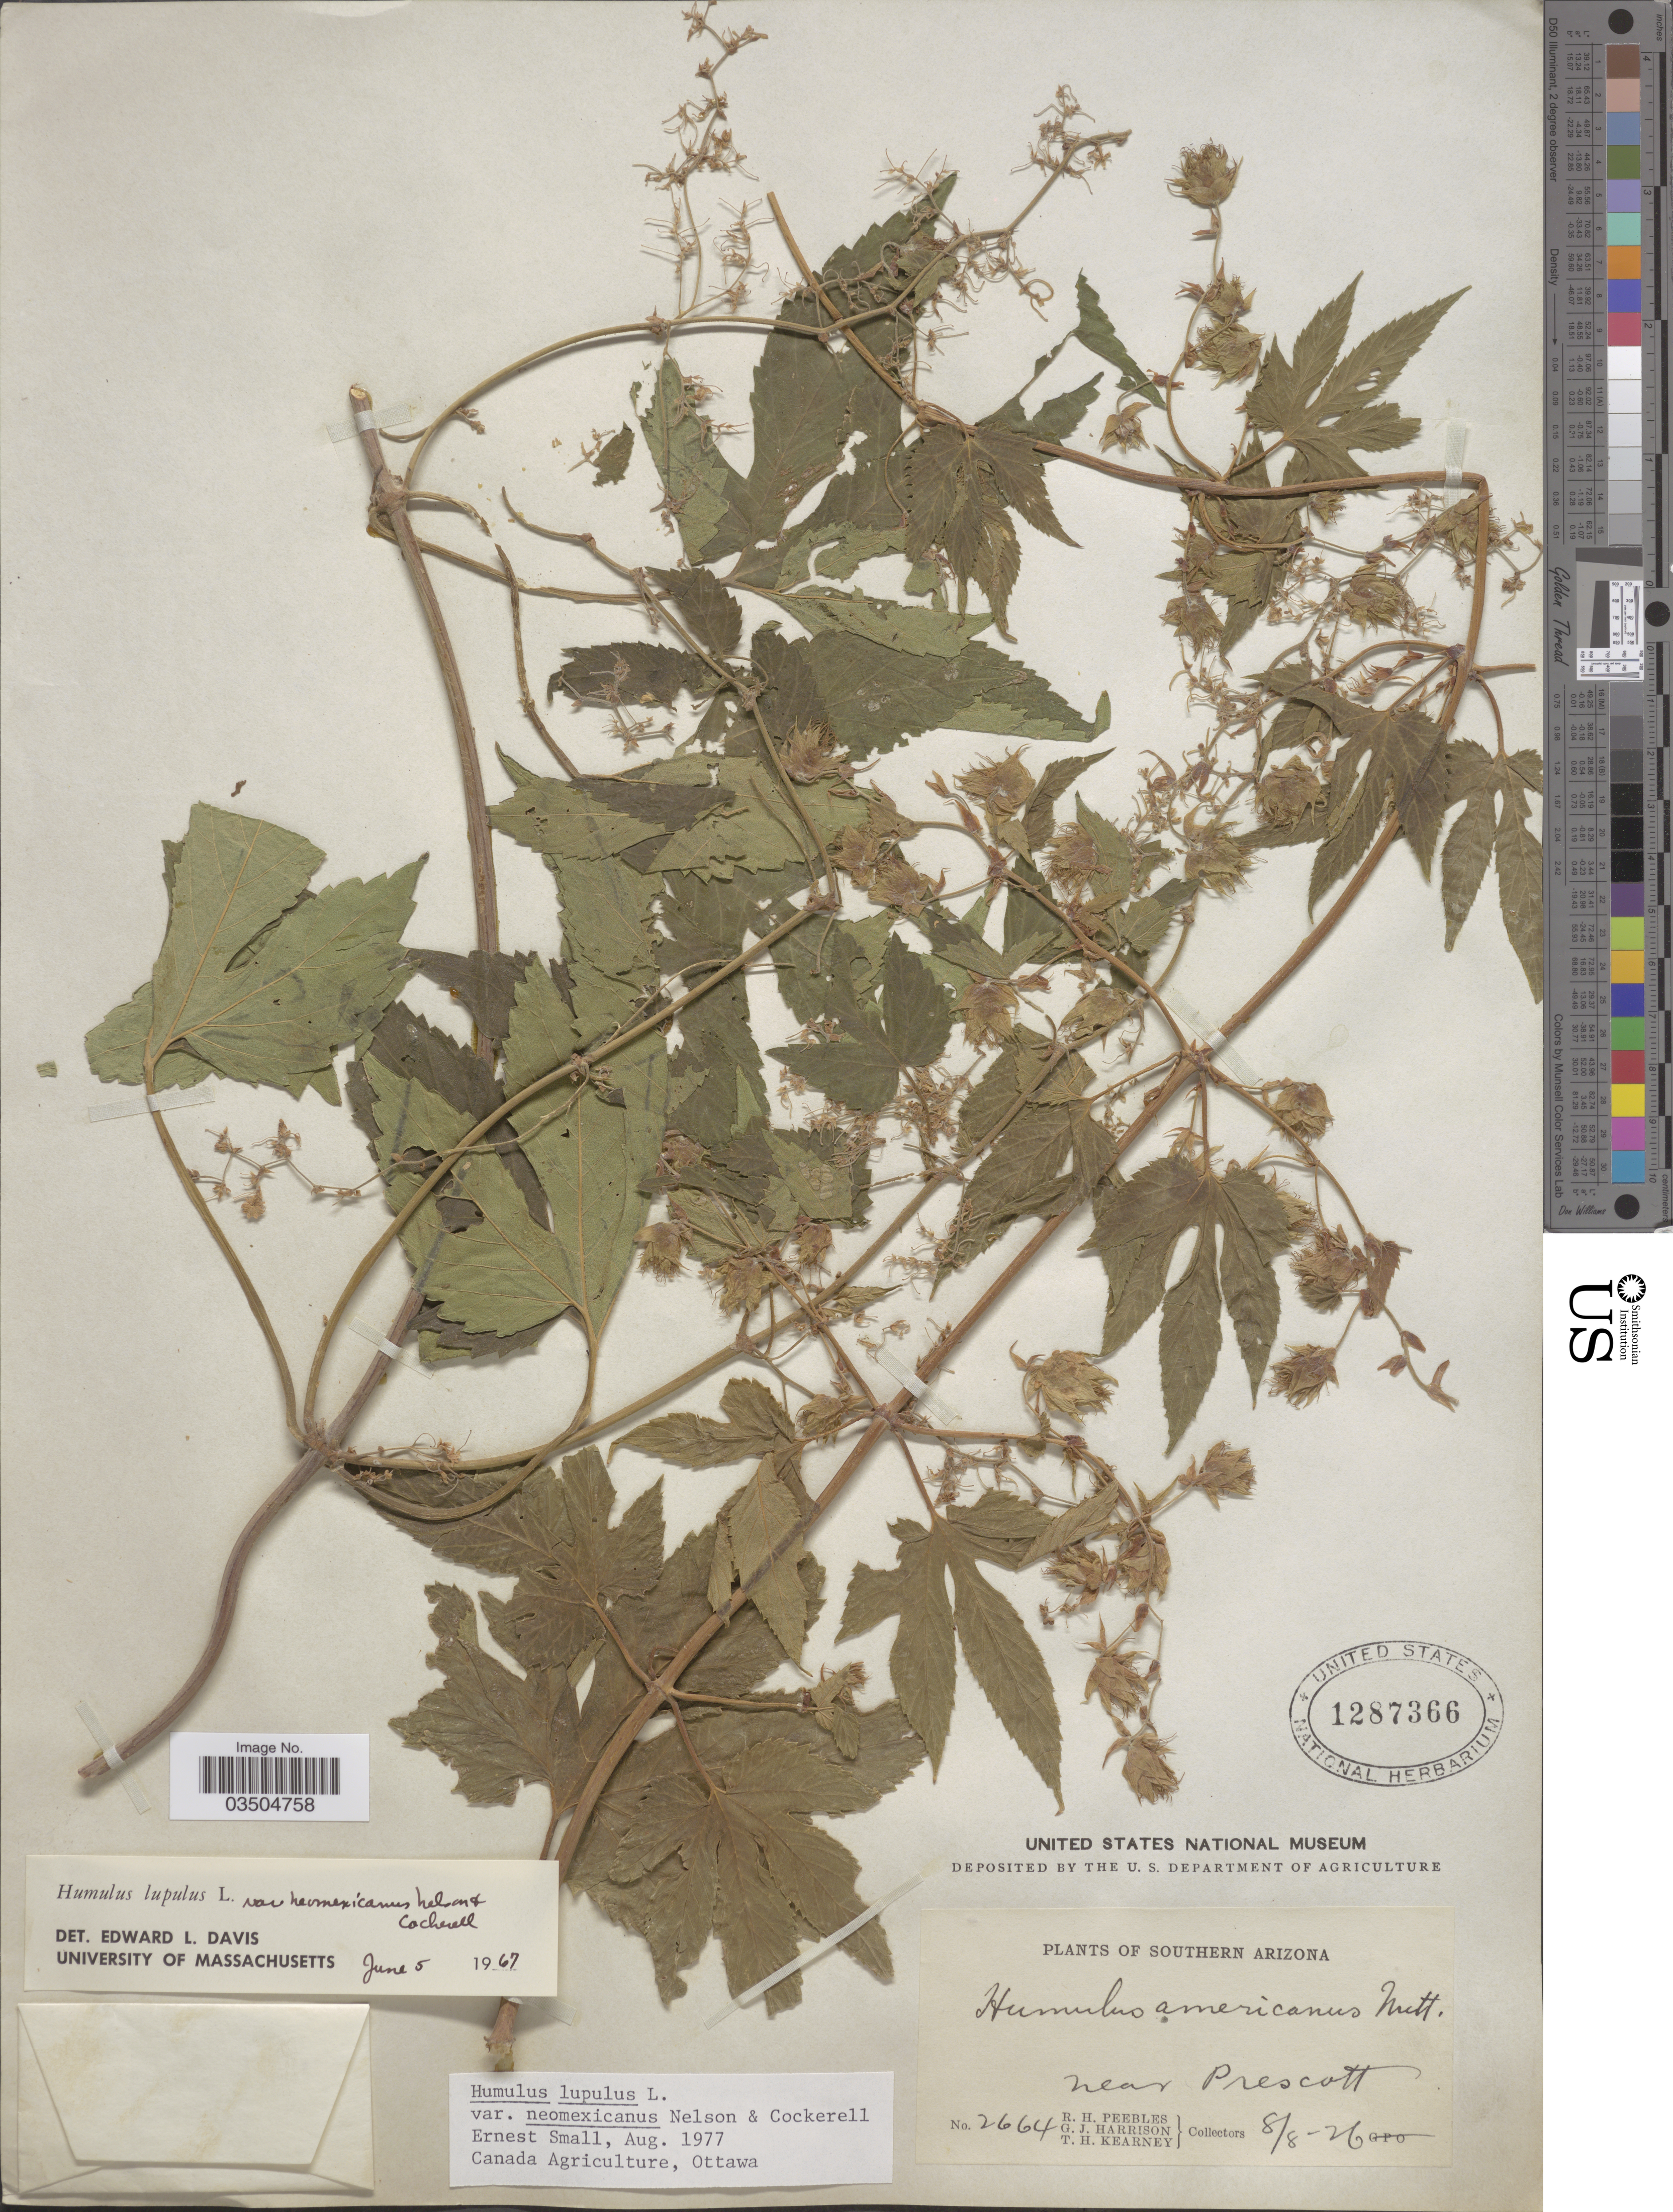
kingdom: Plantae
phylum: Tracheophyta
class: Magnoliopsida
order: Rosales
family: Cannabaceae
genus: Humulus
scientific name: Humulus neomexicanus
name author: (A. Nelson & Cockerell) Rydb.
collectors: R. H. Peebles, G. J. Harrison & T. H. Kearney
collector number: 2664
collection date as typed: Transcribed d/m/y: 8/8/26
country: United States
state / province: Arizona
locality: Southern Arizona. Near Prescott.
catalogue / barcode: US 1287366